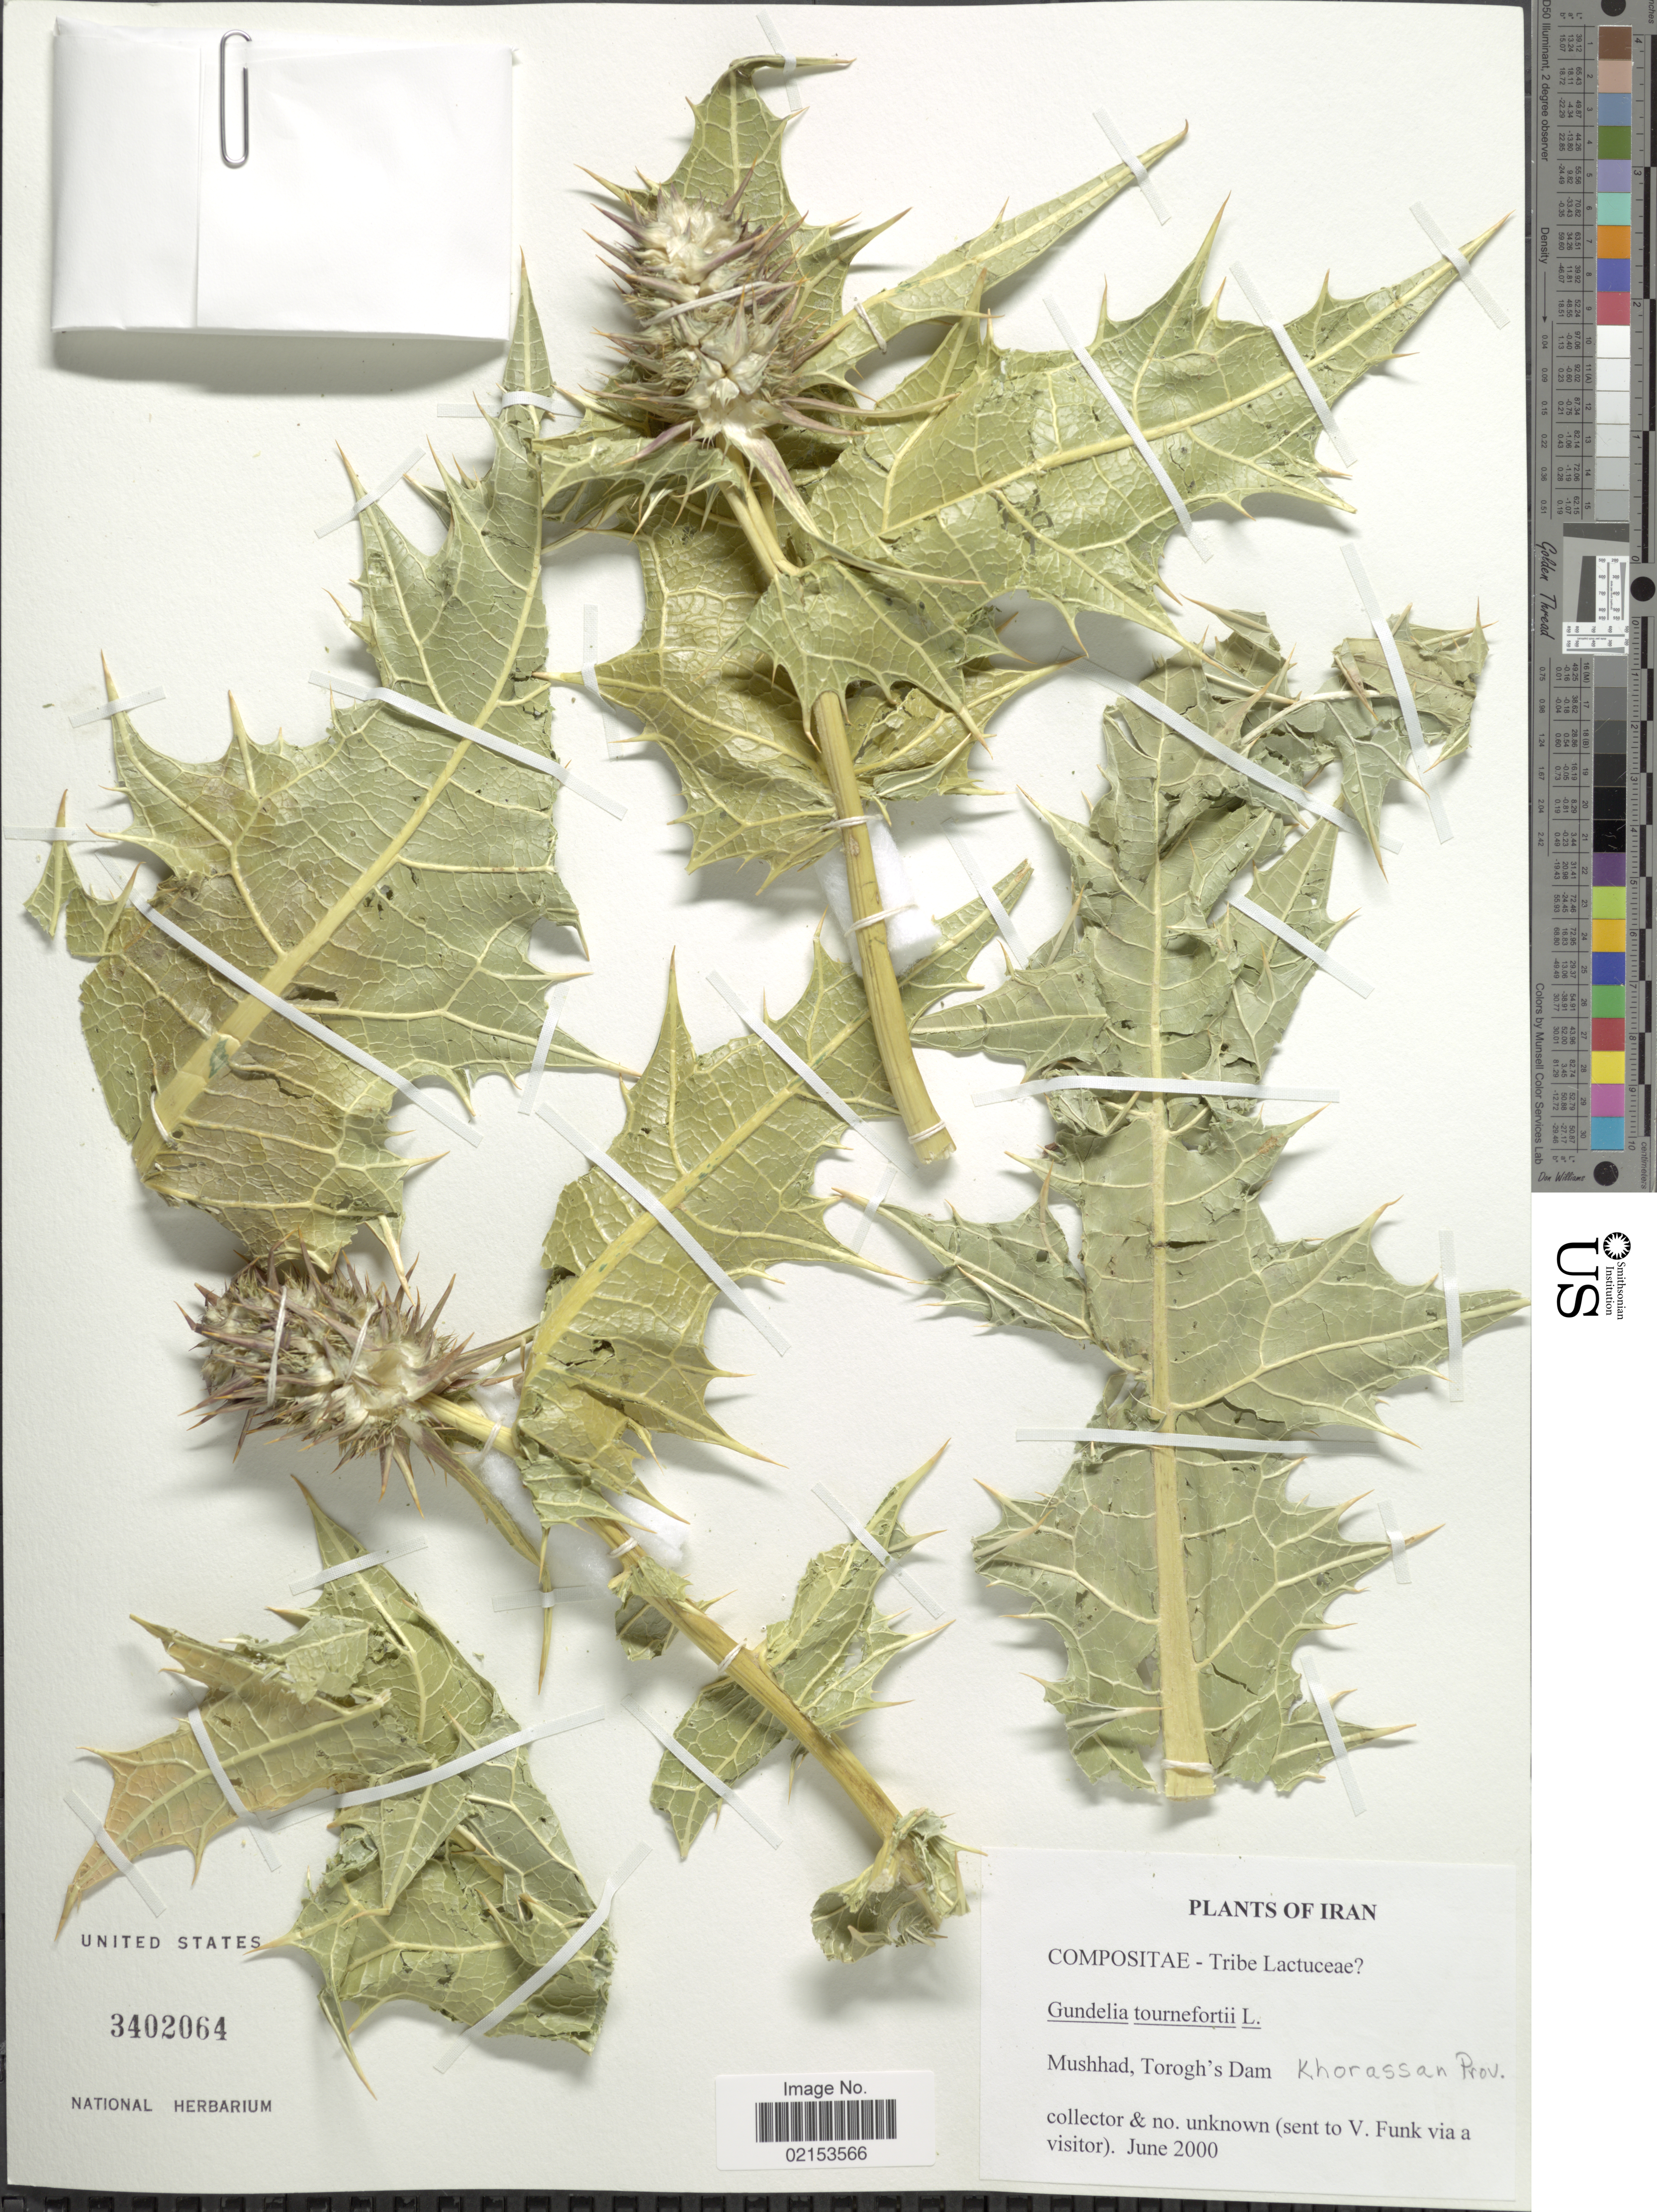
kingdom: Plantae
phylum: Tracheophyta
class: Magnoliopsida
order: Asterales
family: Asteraceae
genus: Gundelia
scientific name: Gundelia tournefortii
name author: L.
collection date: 2000-06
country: Iran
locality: Mushhad, Torogh's Dam, Khorassan Prov.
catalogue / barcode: US 3402064